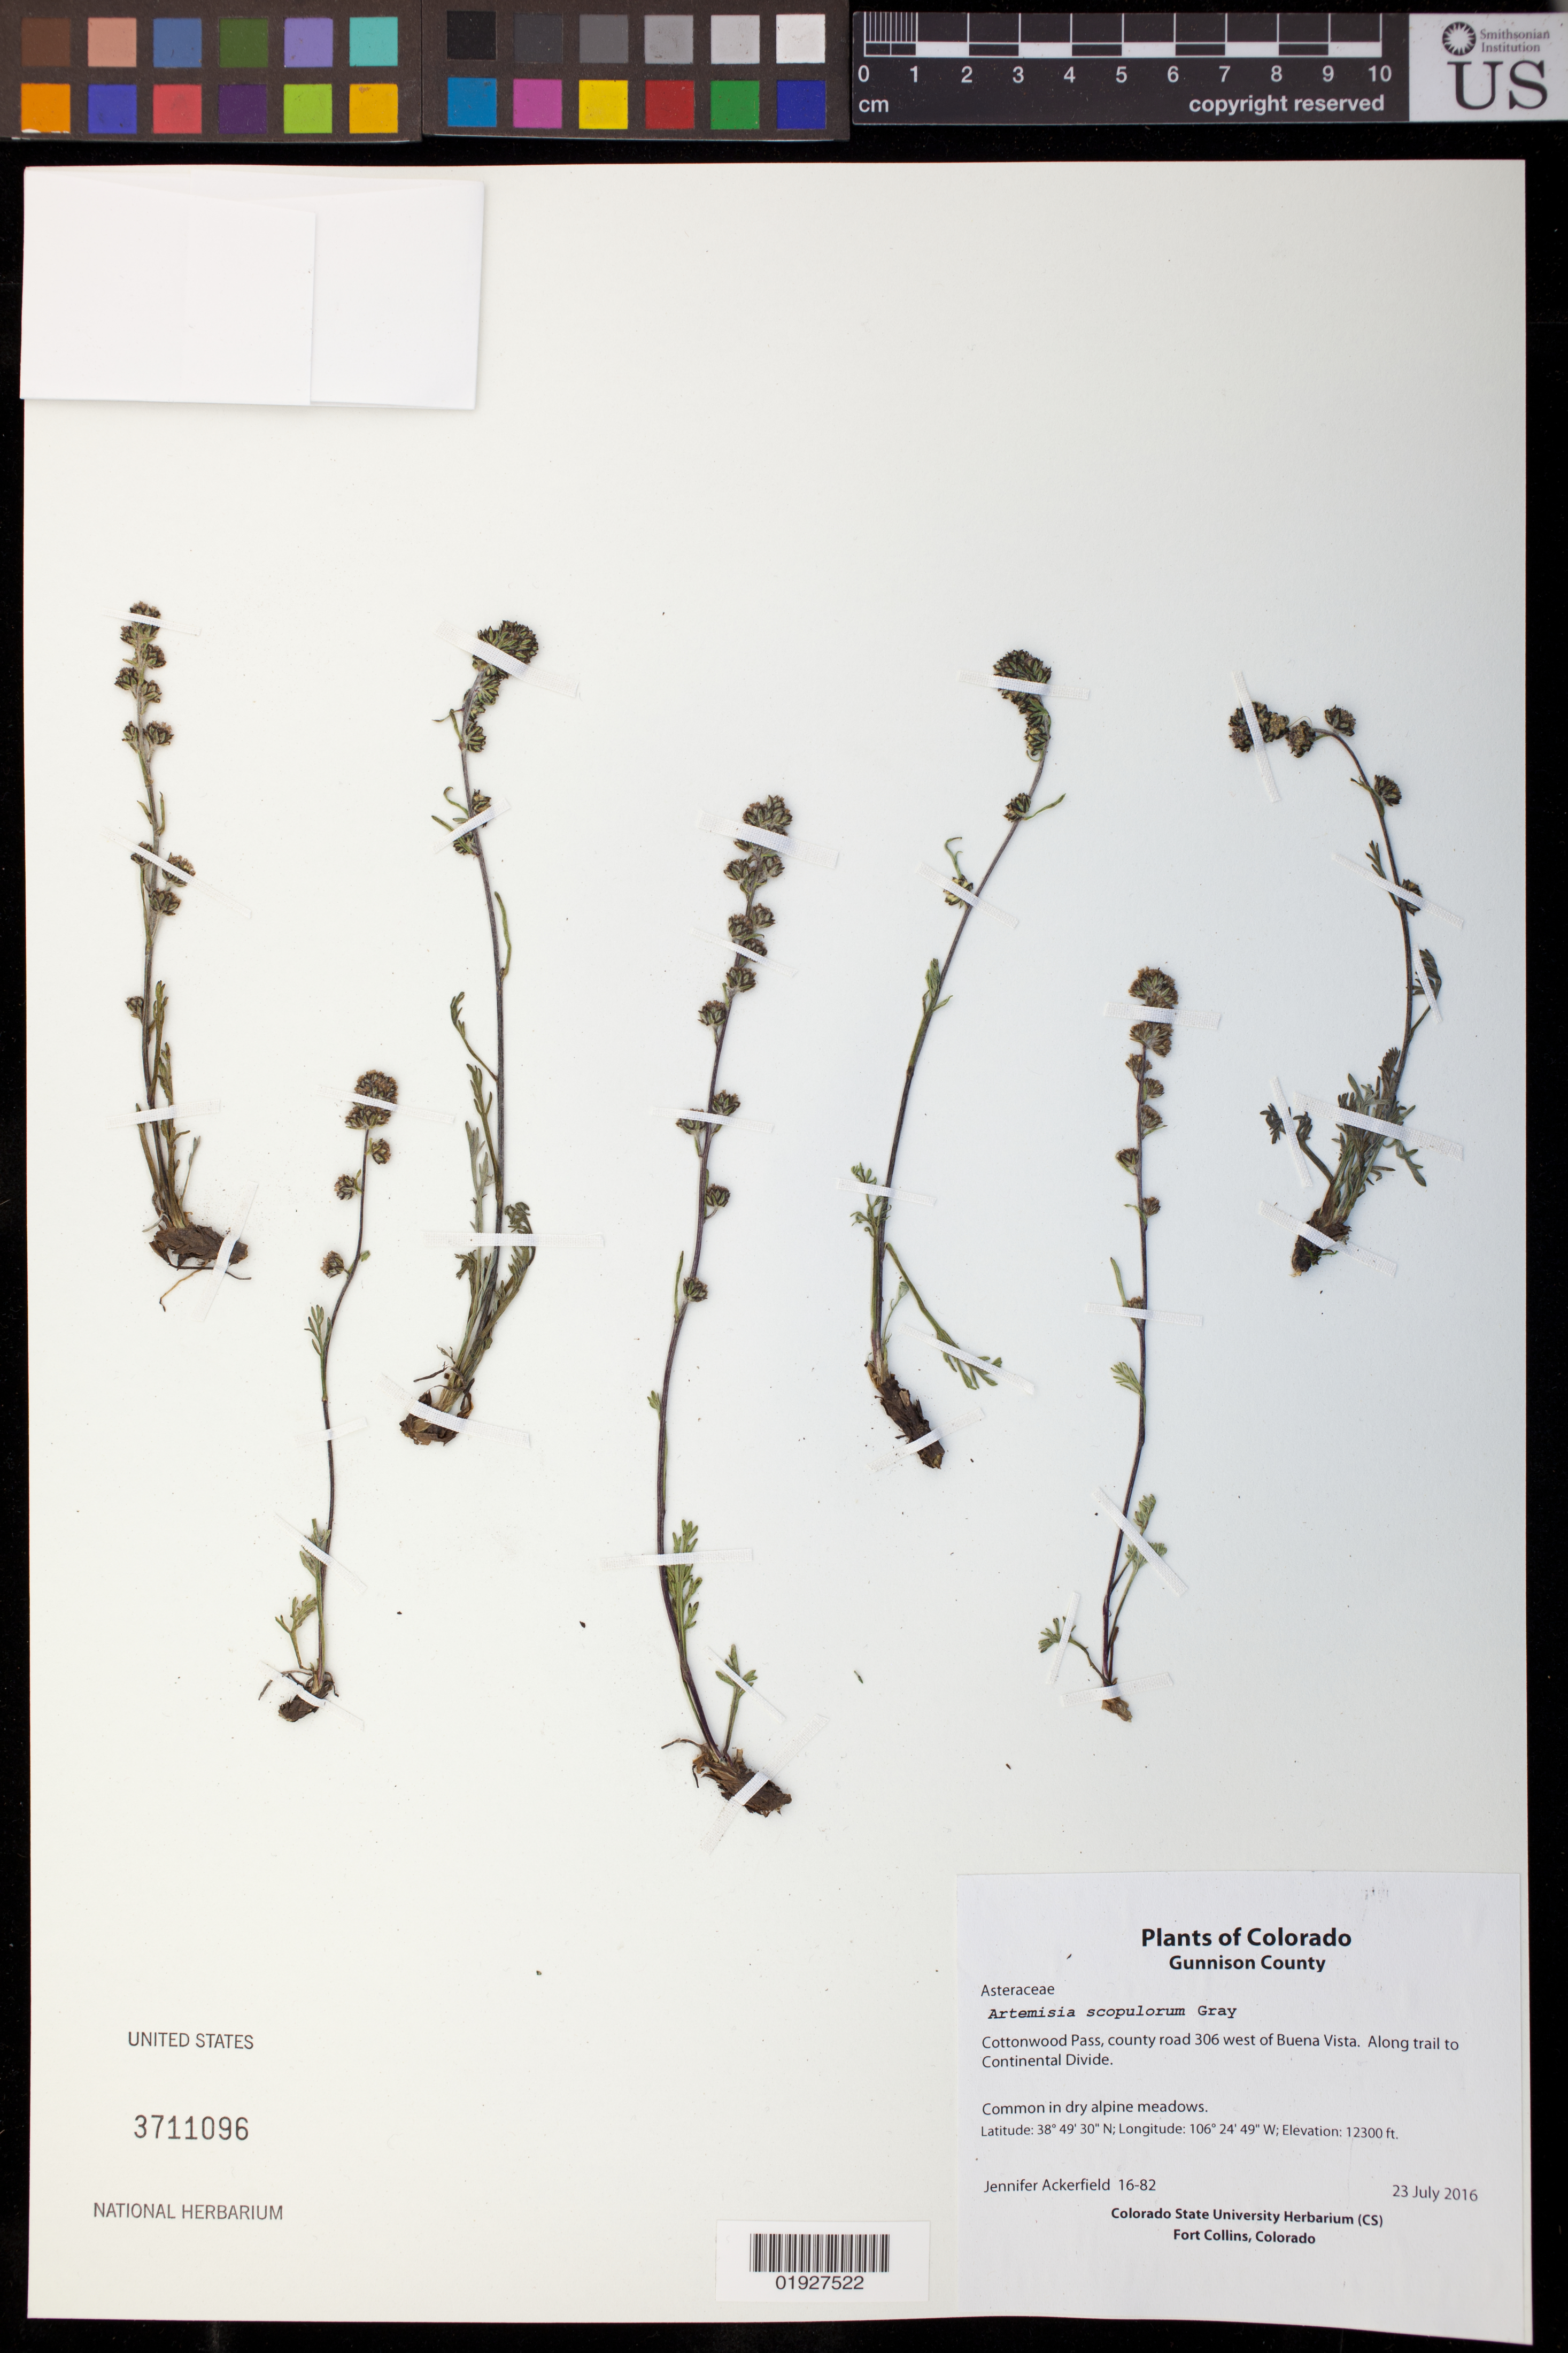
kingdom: Plantae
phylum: Tracheophyta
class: Magnoliopsida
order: Asterales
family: Asteraceae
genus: Artemisia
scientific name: Artemisia scopulorum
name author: A. Gray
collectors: J. Ackerfield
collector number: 16-82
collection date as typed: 23 July 2016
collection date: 2016-07-23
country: United States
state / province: Colorado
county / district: Gunnison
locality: Cottonwood Pass, county road 306 W of Buena Vista. Along trail to Continental Divide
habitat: Common in alpine meadows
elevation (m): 3749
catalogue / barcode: US 3711096